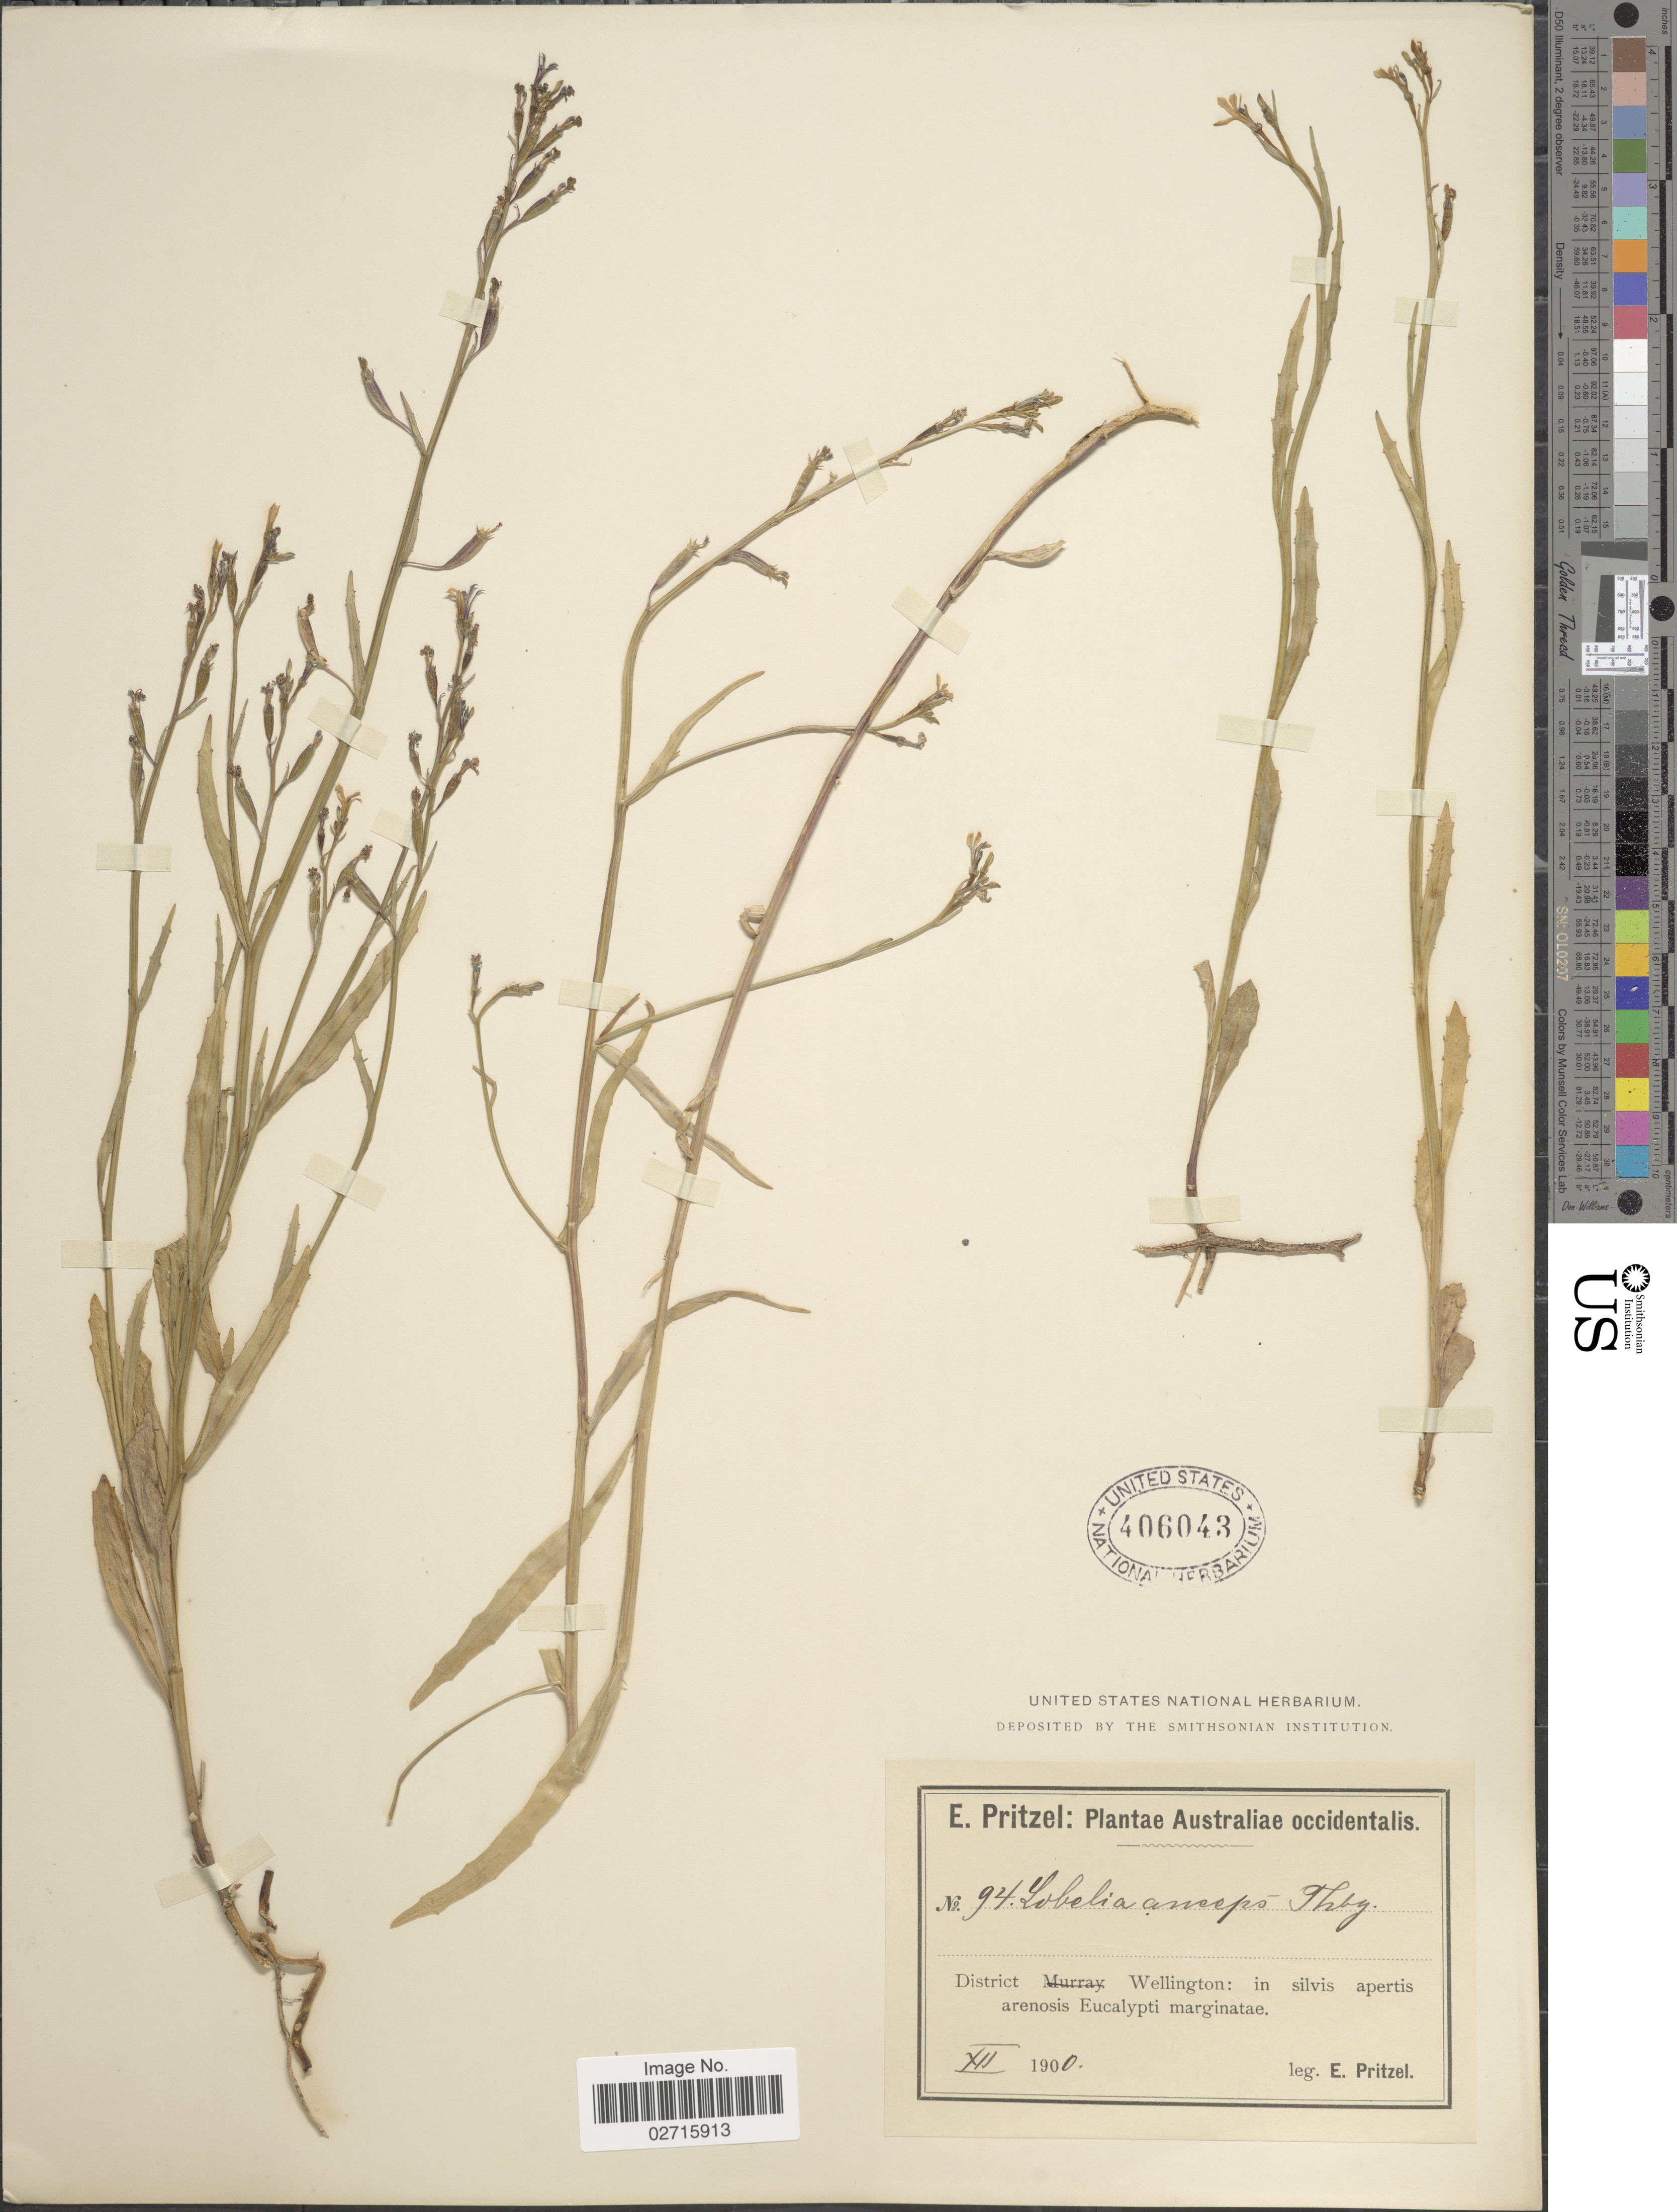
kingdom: Plantae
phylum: Tracheophyta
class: Magnoliopsida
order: Asterales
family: Campanulaceae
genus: Lobelia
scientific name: Lobelia anceps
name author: L. f.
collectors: E. G. Pritzel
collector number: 94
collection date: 1900-12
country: Australia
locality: Australiae occidentalis, District Wellington: in silvis apertis arenosis Eucalypti marginatae.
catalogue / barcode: US 406043